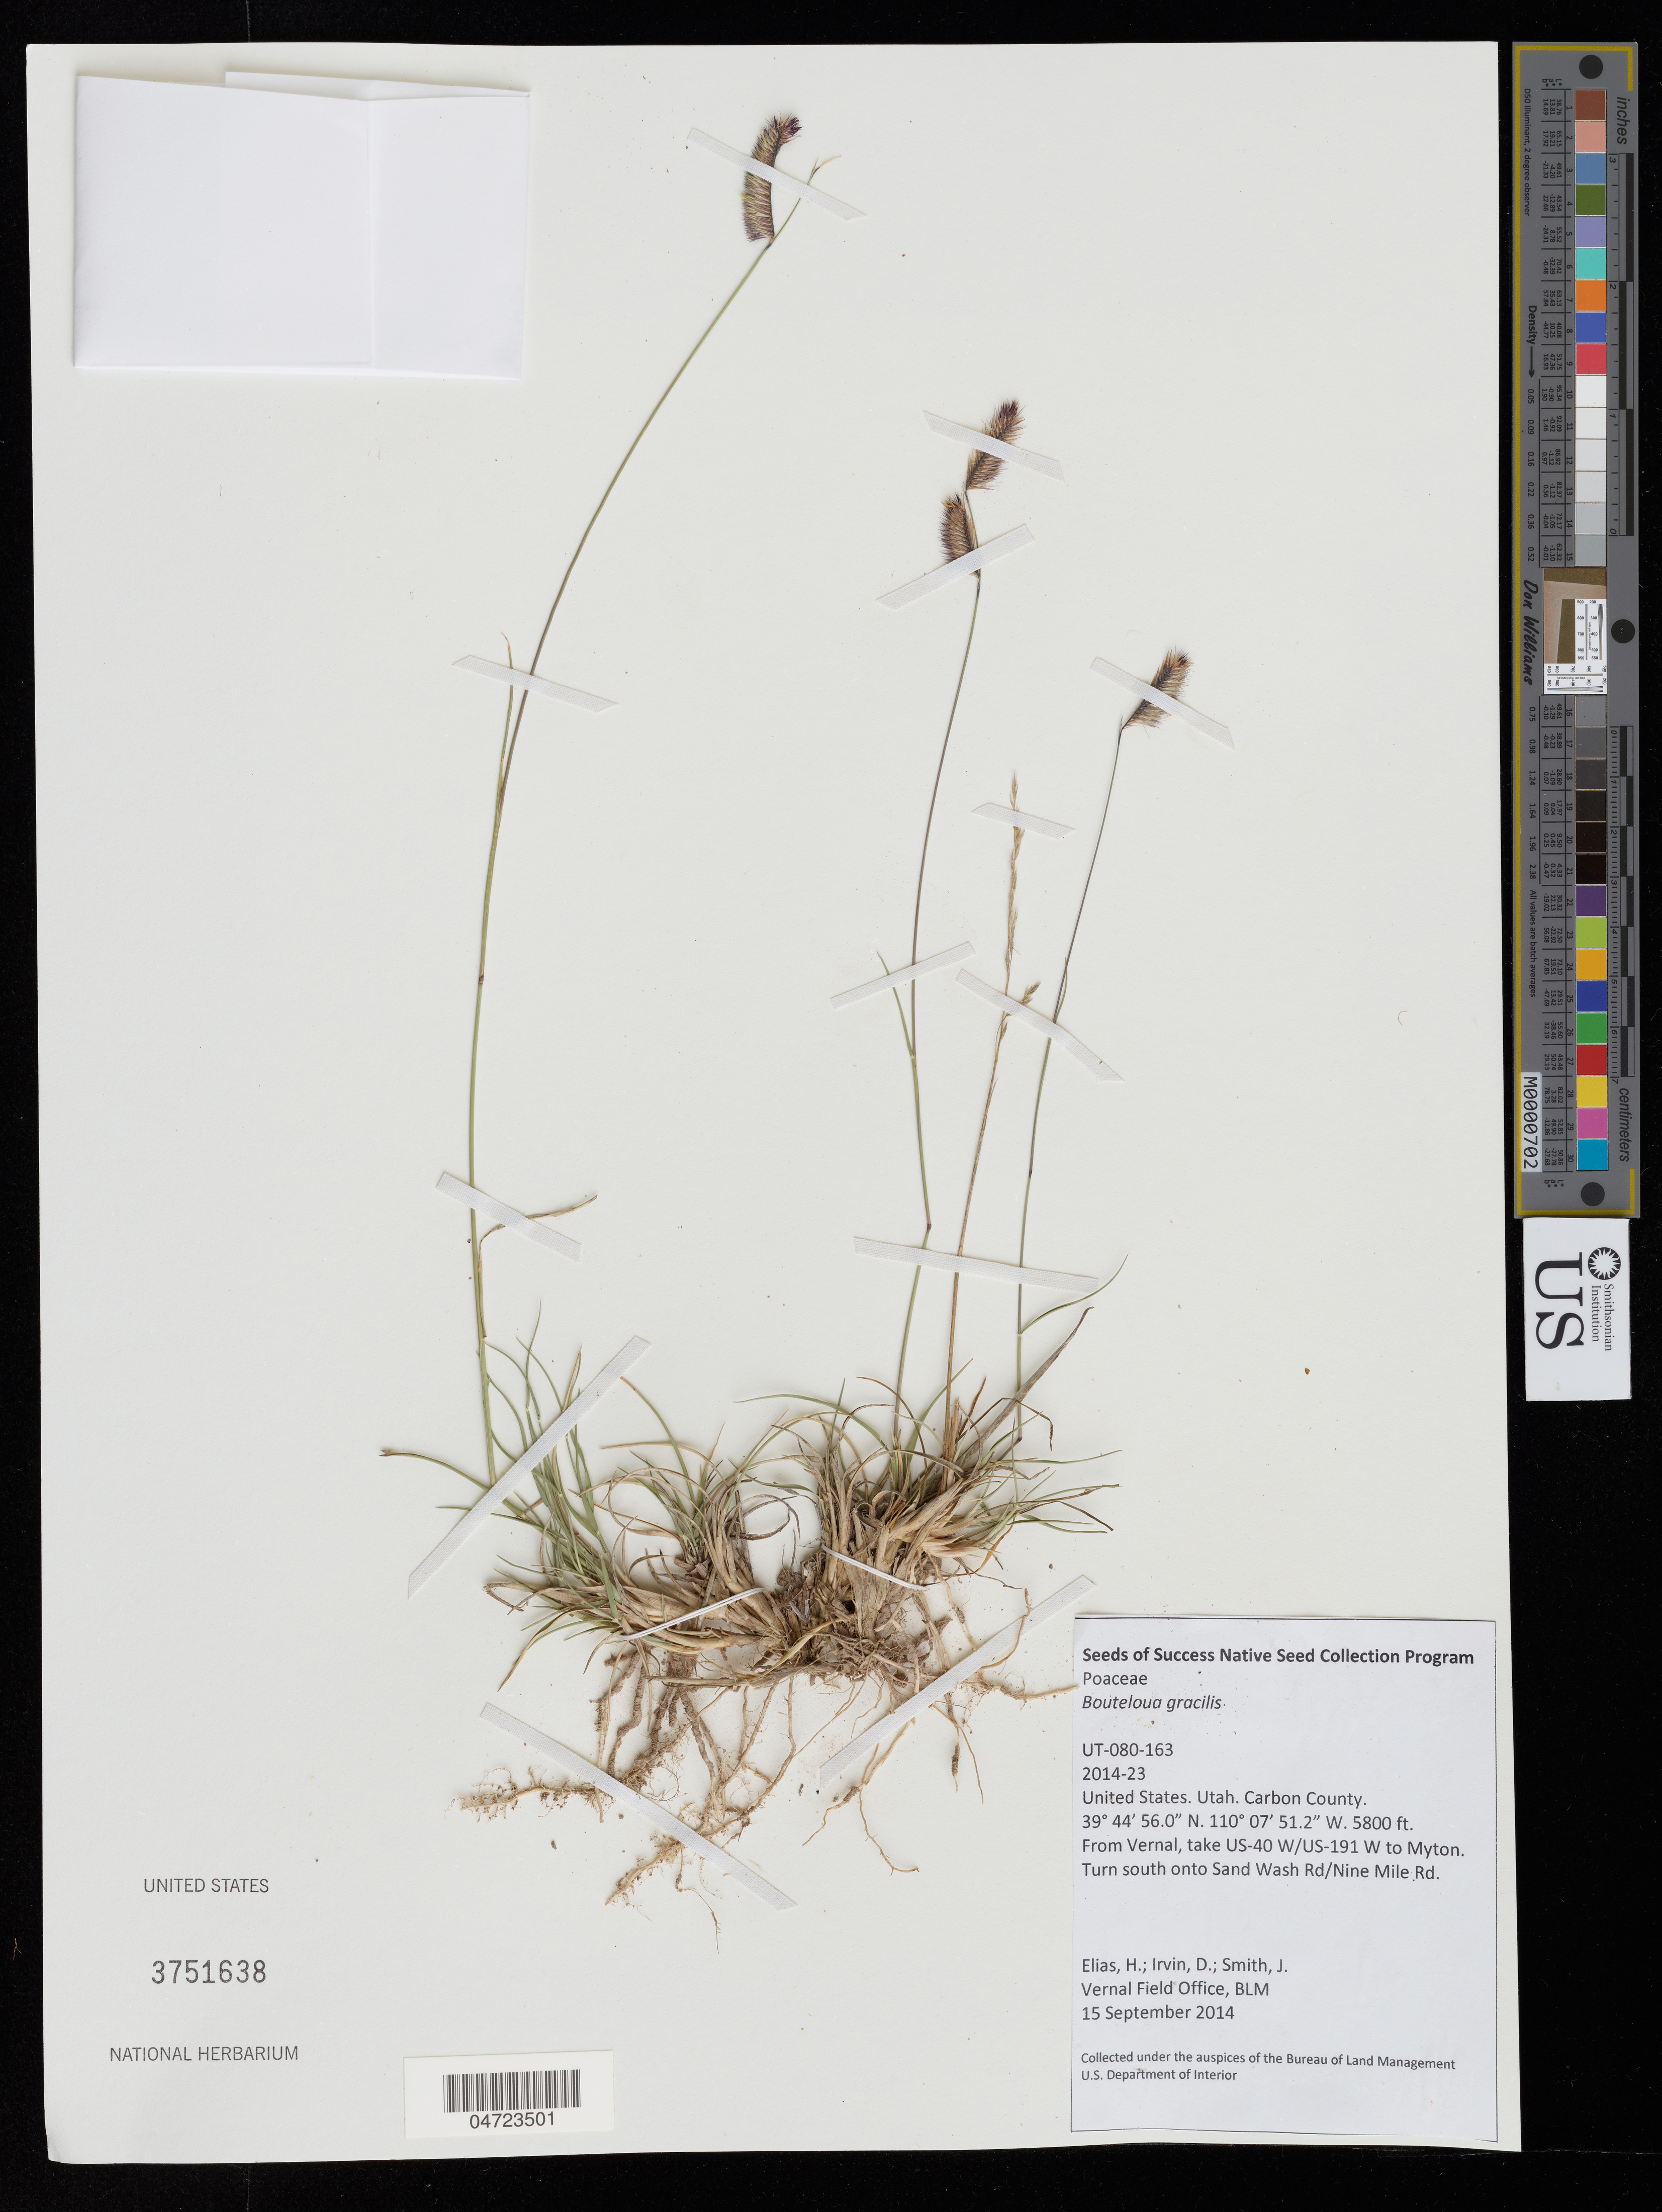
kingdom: Plantae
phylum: Tracheophyta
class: Liliopsida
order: Poales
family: Poaceae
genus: Bouteloua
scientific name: Bouteloua gracilis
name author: (Kunth) Lag. ex Griffiths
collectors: H. Elias, D. Irvin & J. Smith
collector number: UT-080-163/2014-23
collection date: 2014-09-15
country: United States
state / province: Utah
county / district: Carbon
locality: Carbon County. From Vernal, take US-40 W/US-191 W to Myton. Turn south onto Sand Wash Rd/Nine Mile Rd.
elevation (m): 1768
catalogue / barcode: US 3751638